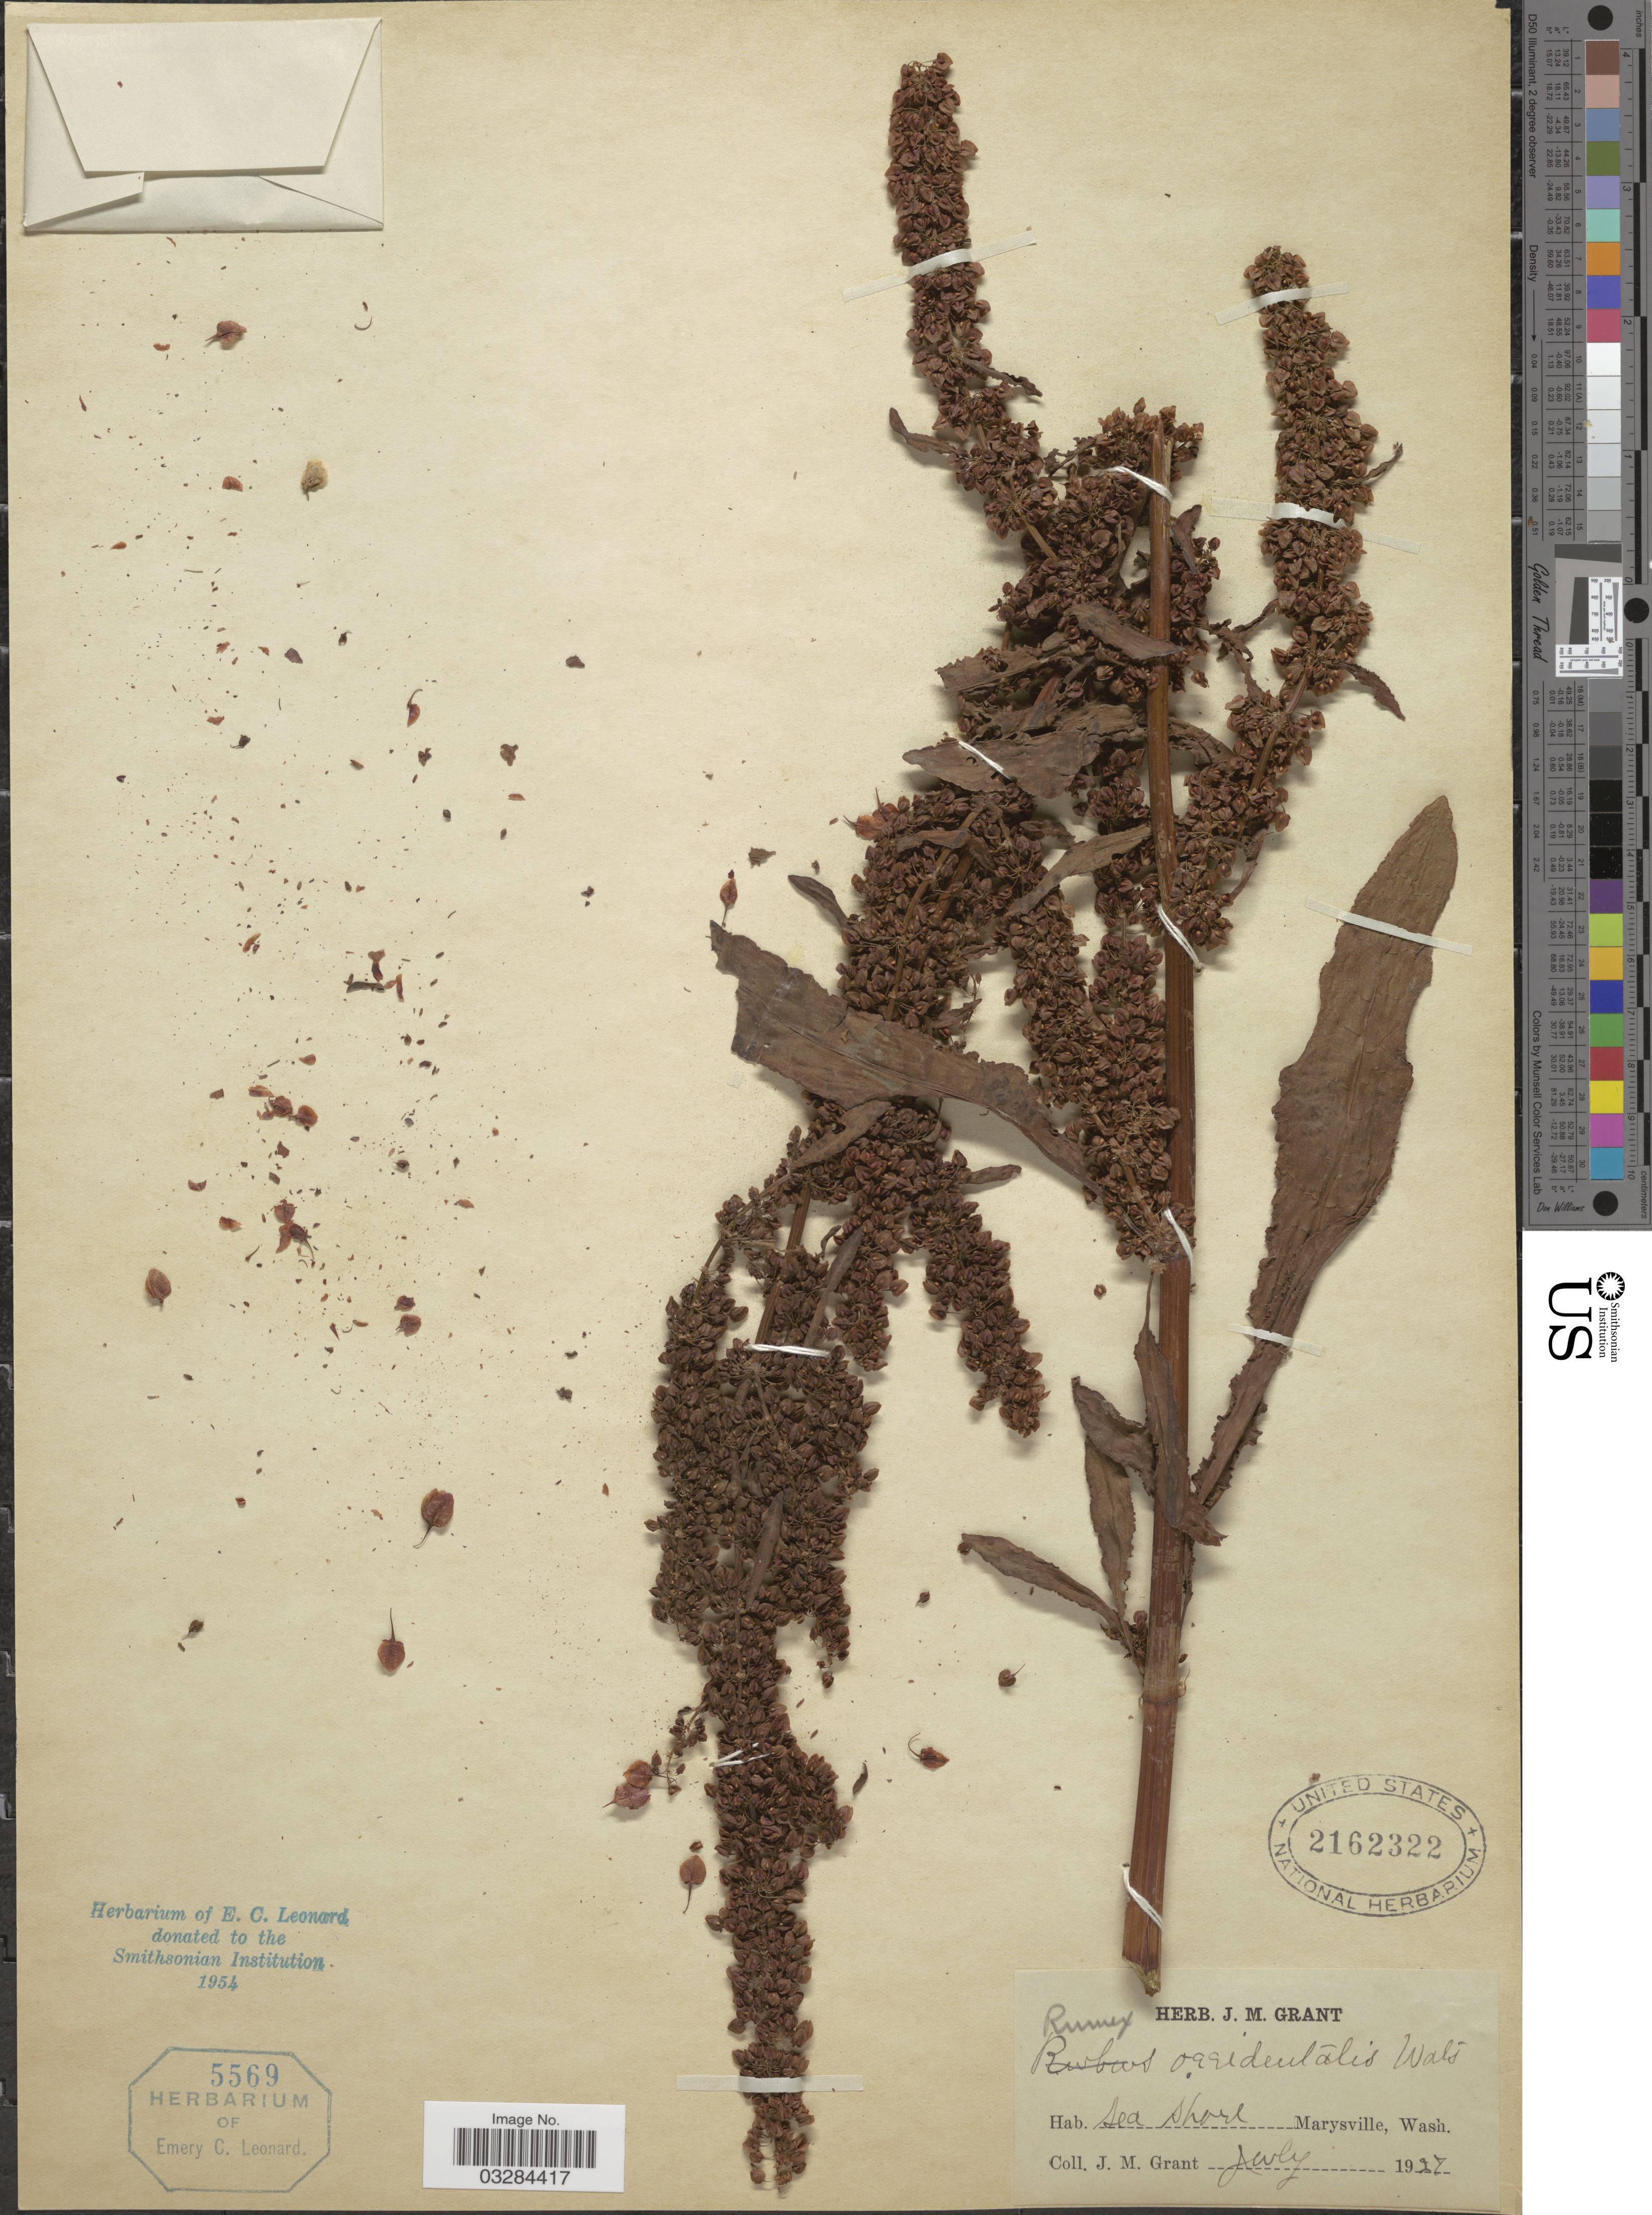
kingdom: Plantae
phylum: Tracheophyta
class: Magnoliopsida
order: Caryophyllales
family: Polygonaceae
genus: Rumex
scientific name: Rumex occidentalis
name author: S. Watson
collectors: J. M. Grant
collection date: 1927-07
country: United States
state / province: Washington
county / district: Snohomish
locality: Sea shore. Marysville.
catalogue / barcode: US 2162322